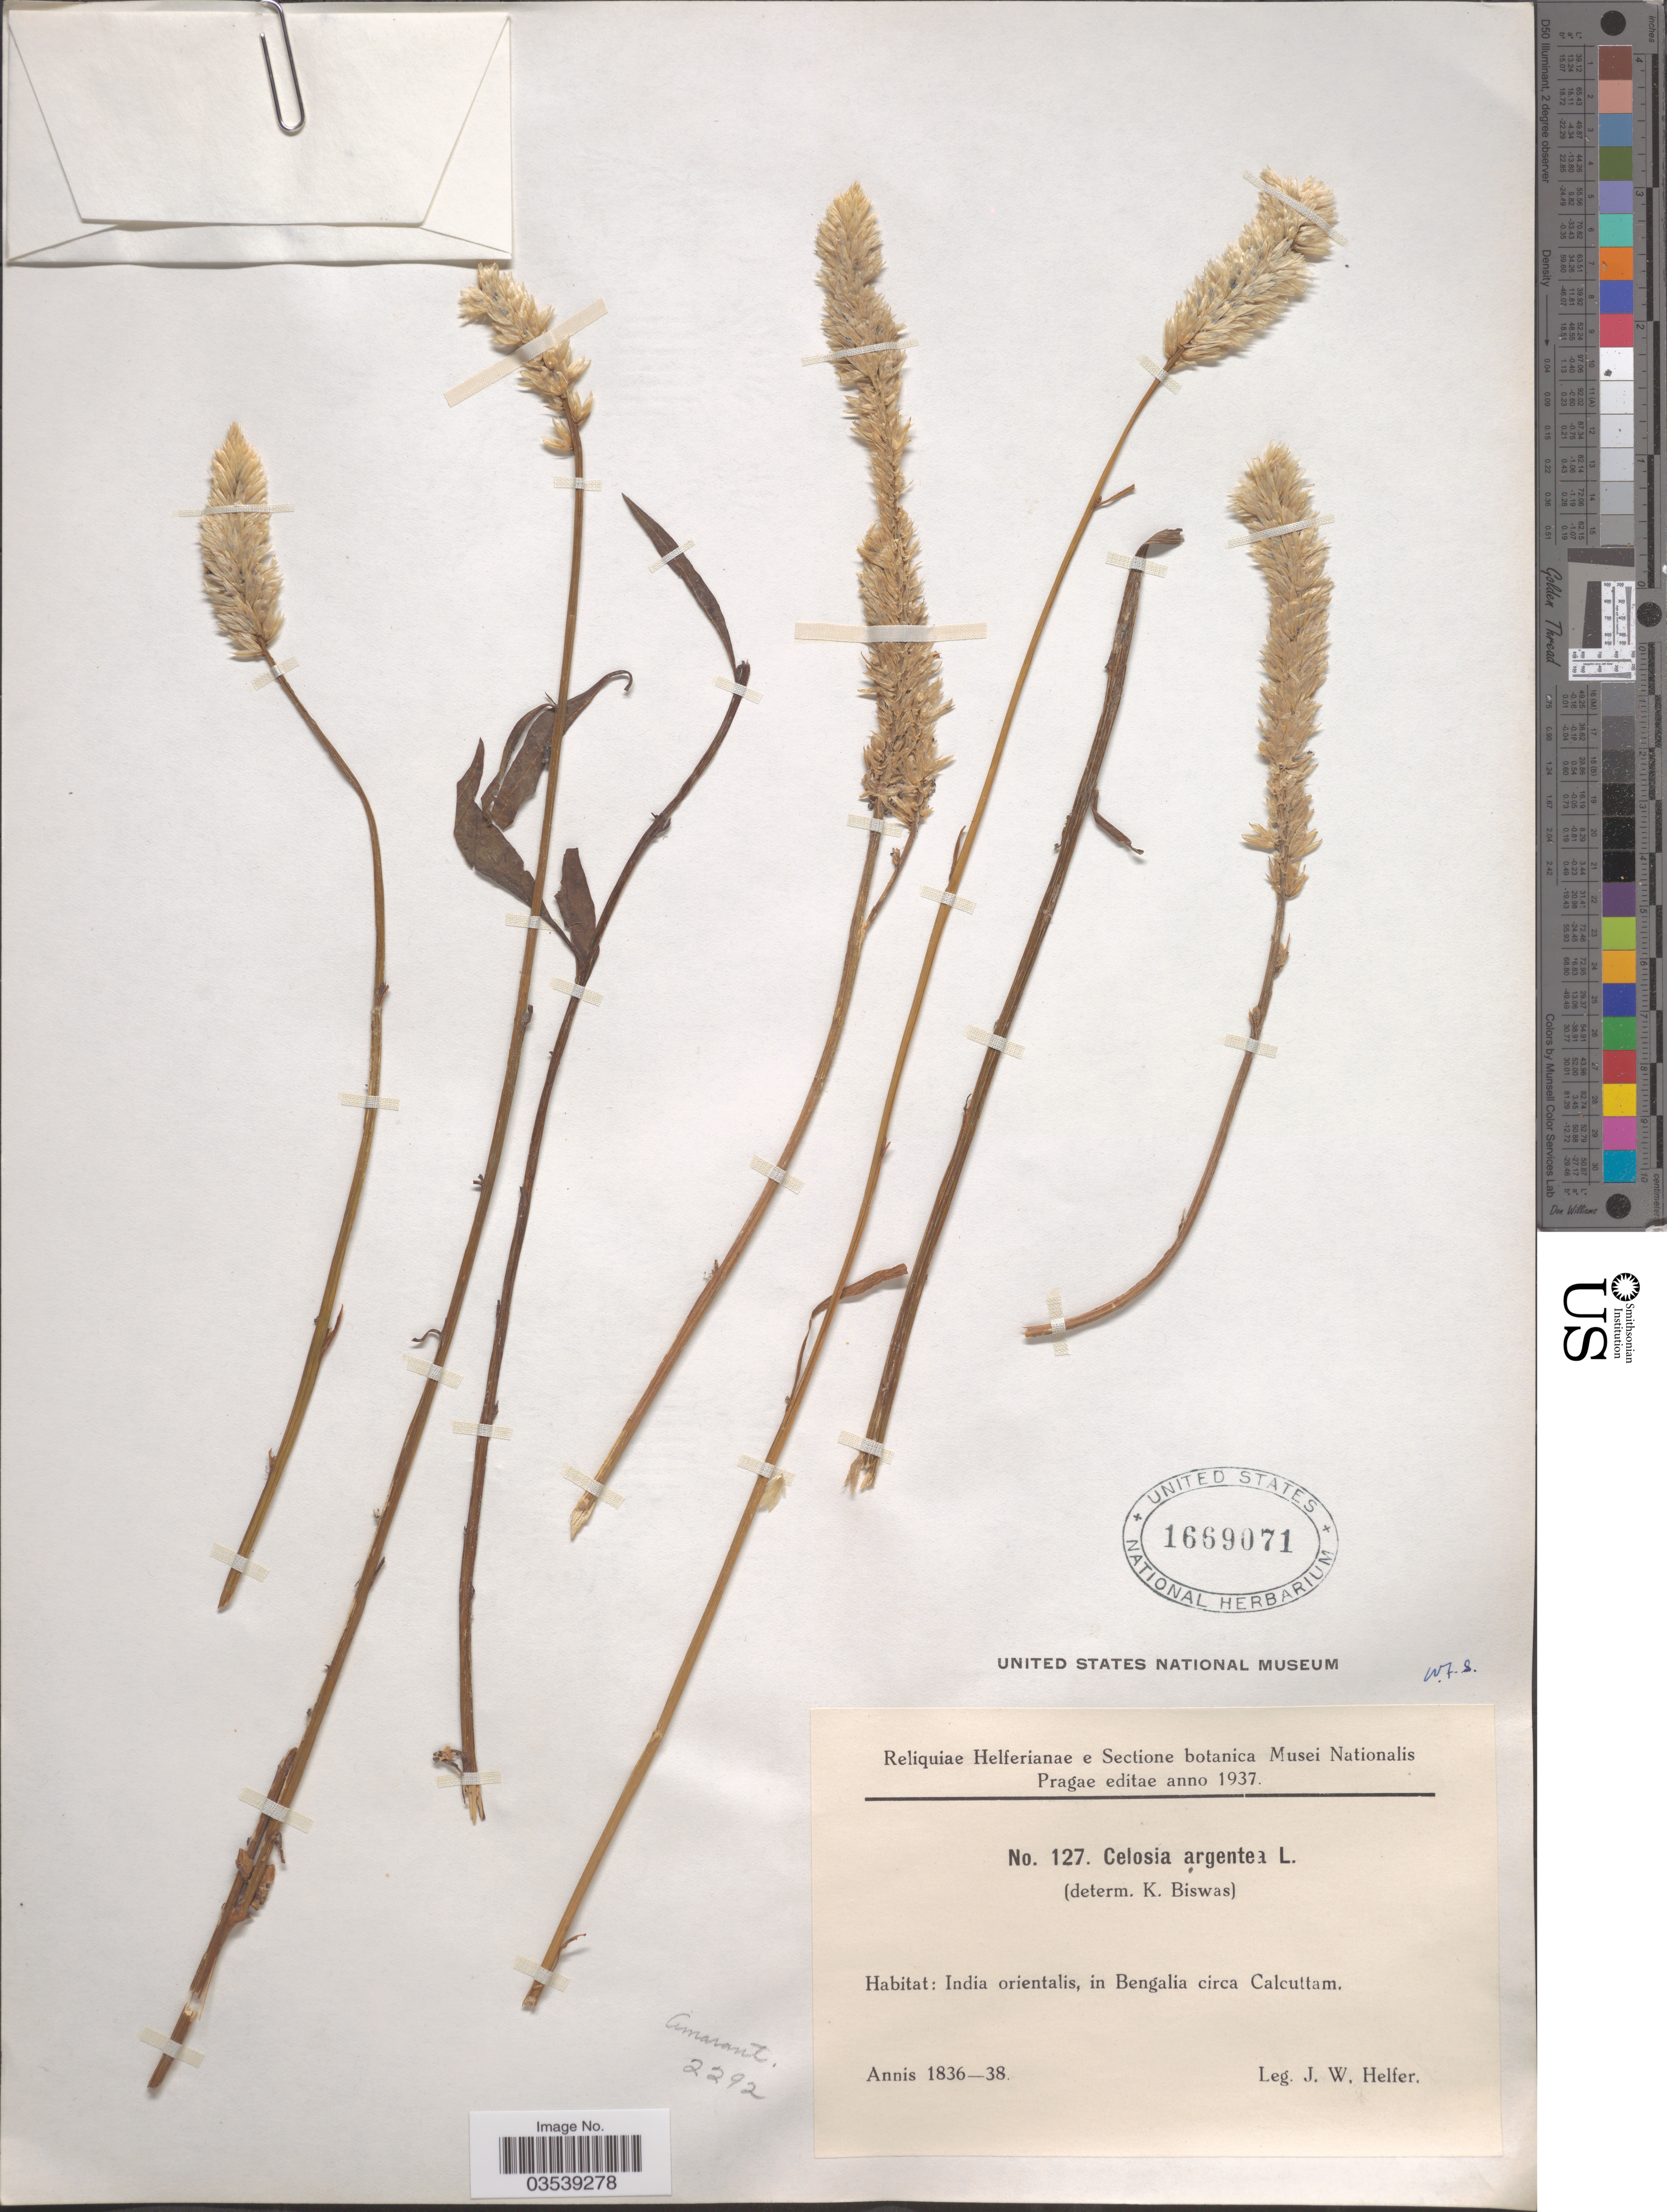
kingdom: Plantae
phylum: Tracheophyta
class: Magnoliopsida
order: Caryophyllales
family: Amaranthaceae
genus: Celosia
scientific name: Celosia argentea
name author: L.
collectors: J. W. Helfer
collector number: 127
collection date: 1836/1838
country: India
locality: India orientalis, in Bengalia circa Calcuttam.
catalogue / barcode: US 1669071